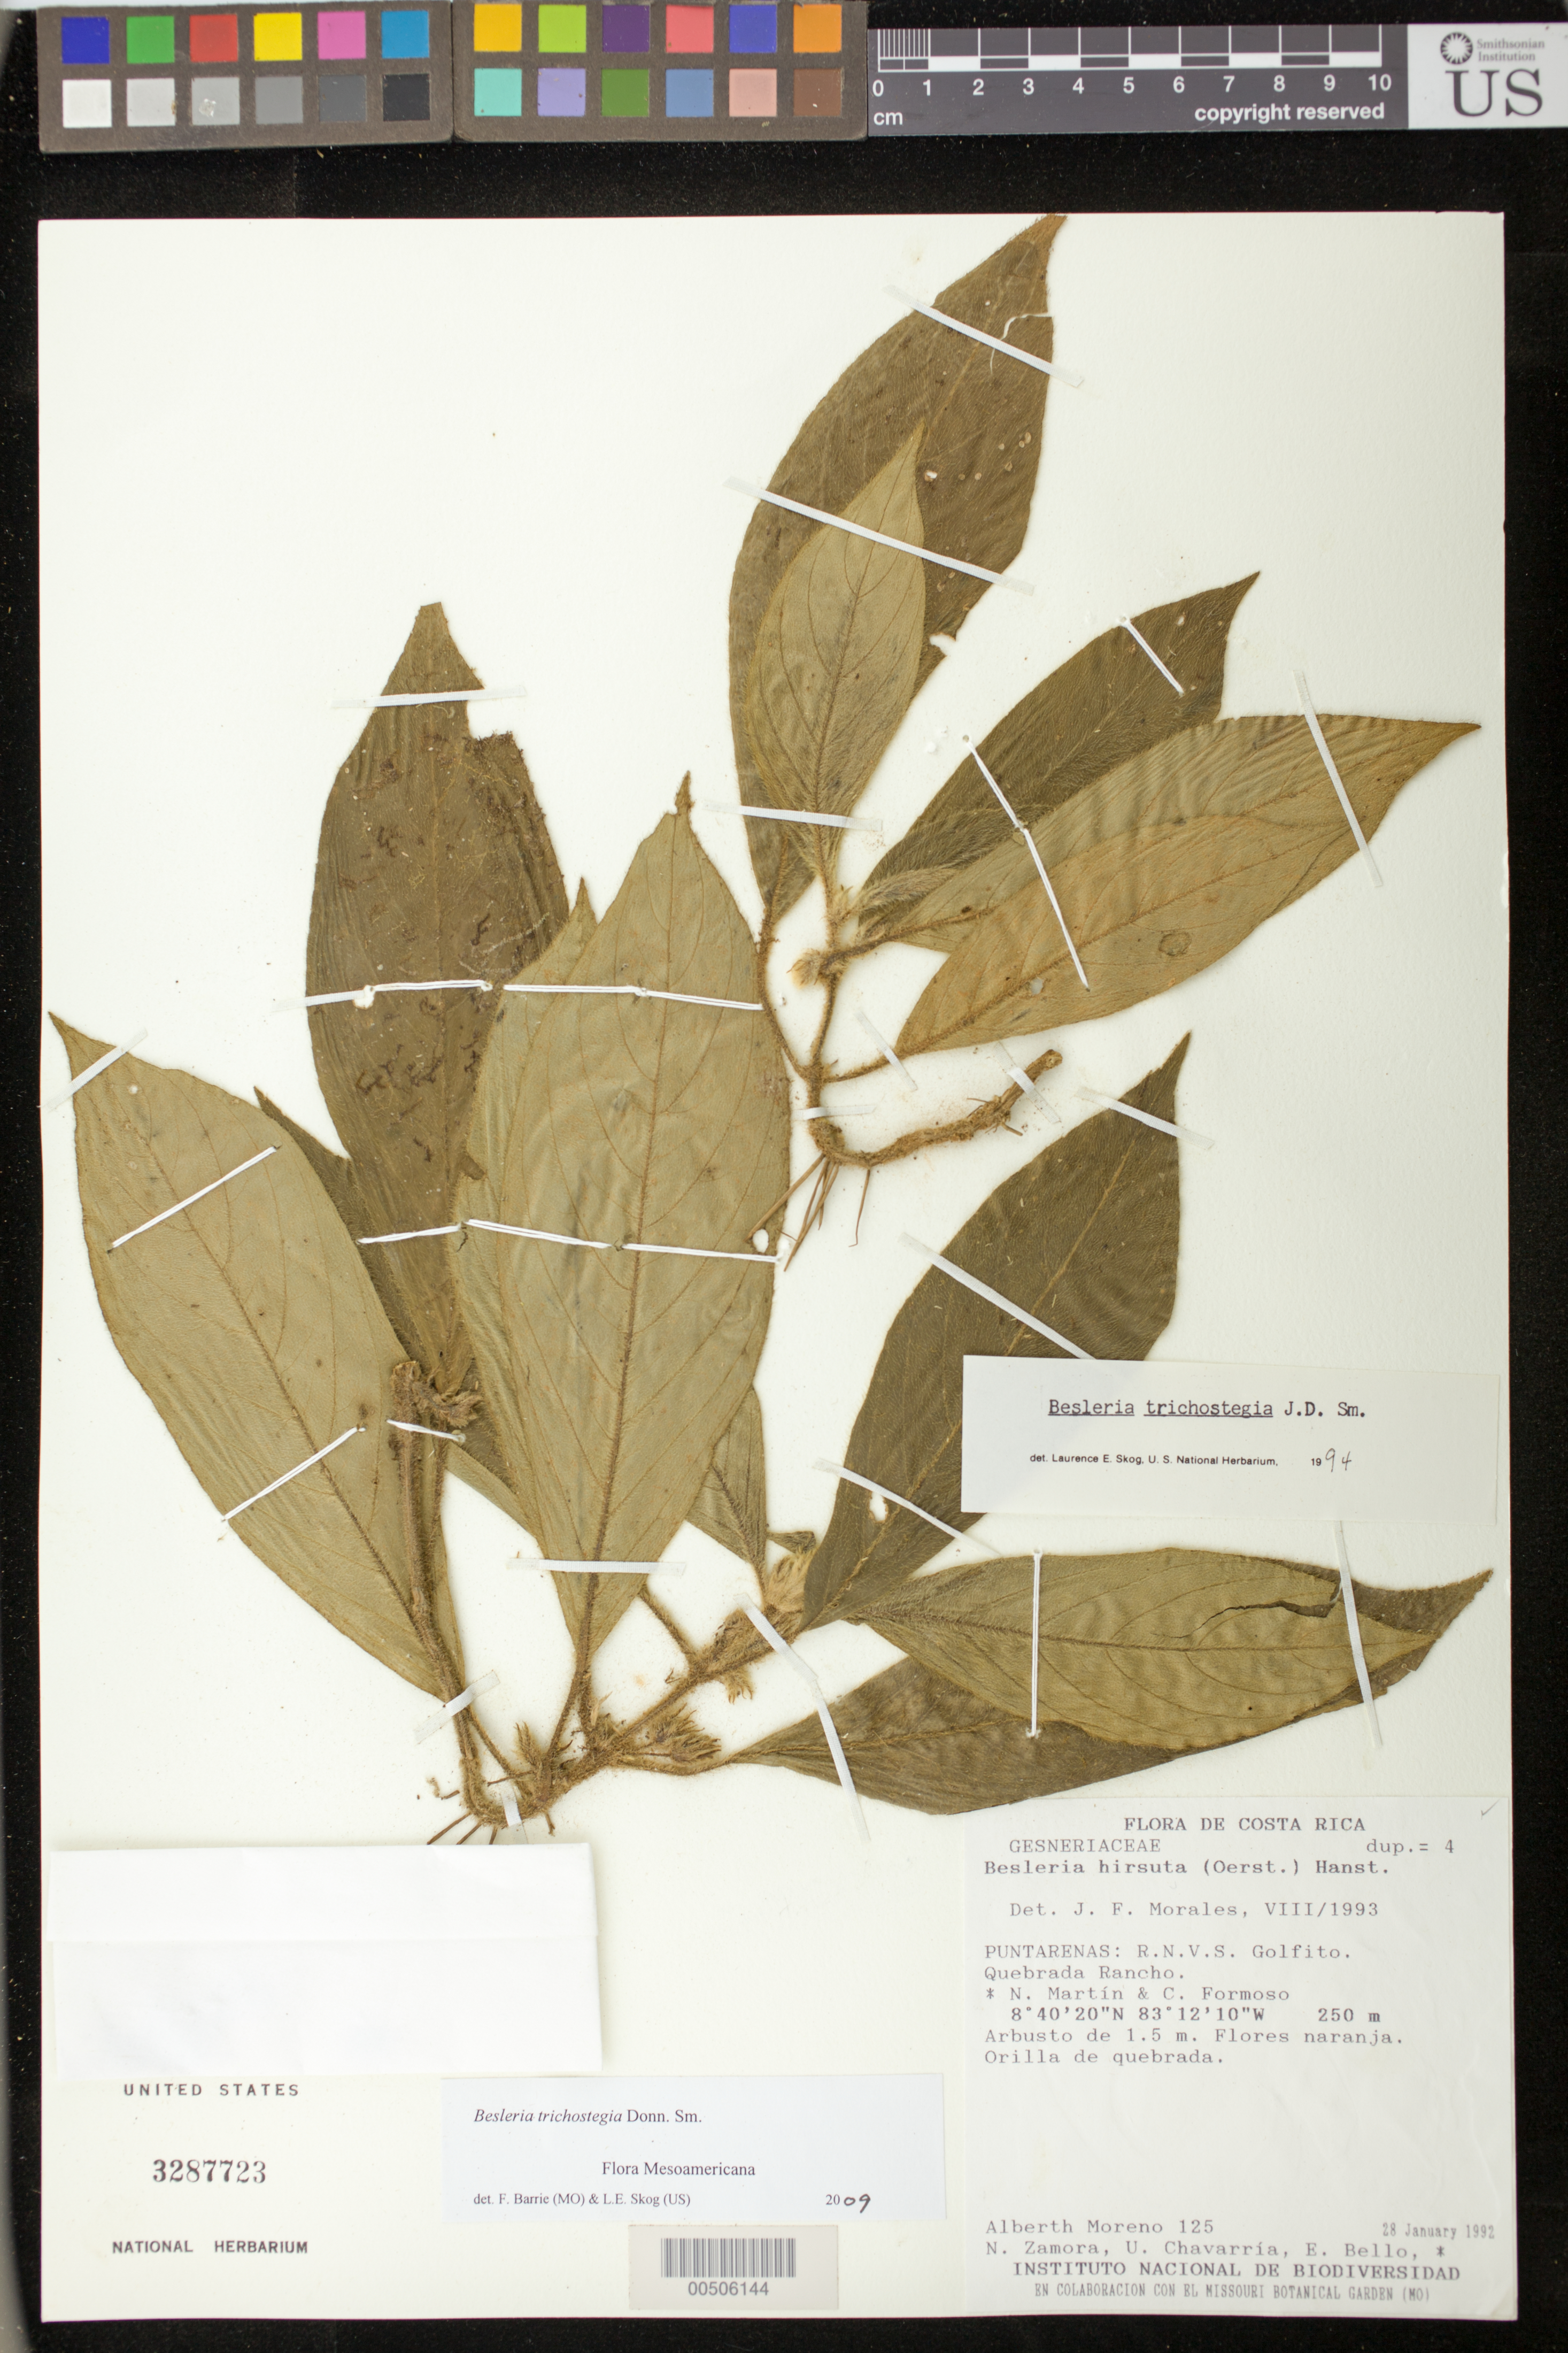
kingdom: Plantae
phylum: Tracheophyta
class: Magnoliopsida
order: Lamiales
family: Gesneriaceae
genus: Besleria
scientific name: Besleria trichostegia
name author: Donn. Sm.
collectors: A. Moreno, N. Zamora, U. Chavarria & E. Bello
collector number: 125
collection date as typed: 28 Jan 1992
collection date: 1992-01-28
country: Costa Rica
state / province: Puntarenas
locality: Golfito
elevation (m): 250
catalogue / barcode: US 3287723